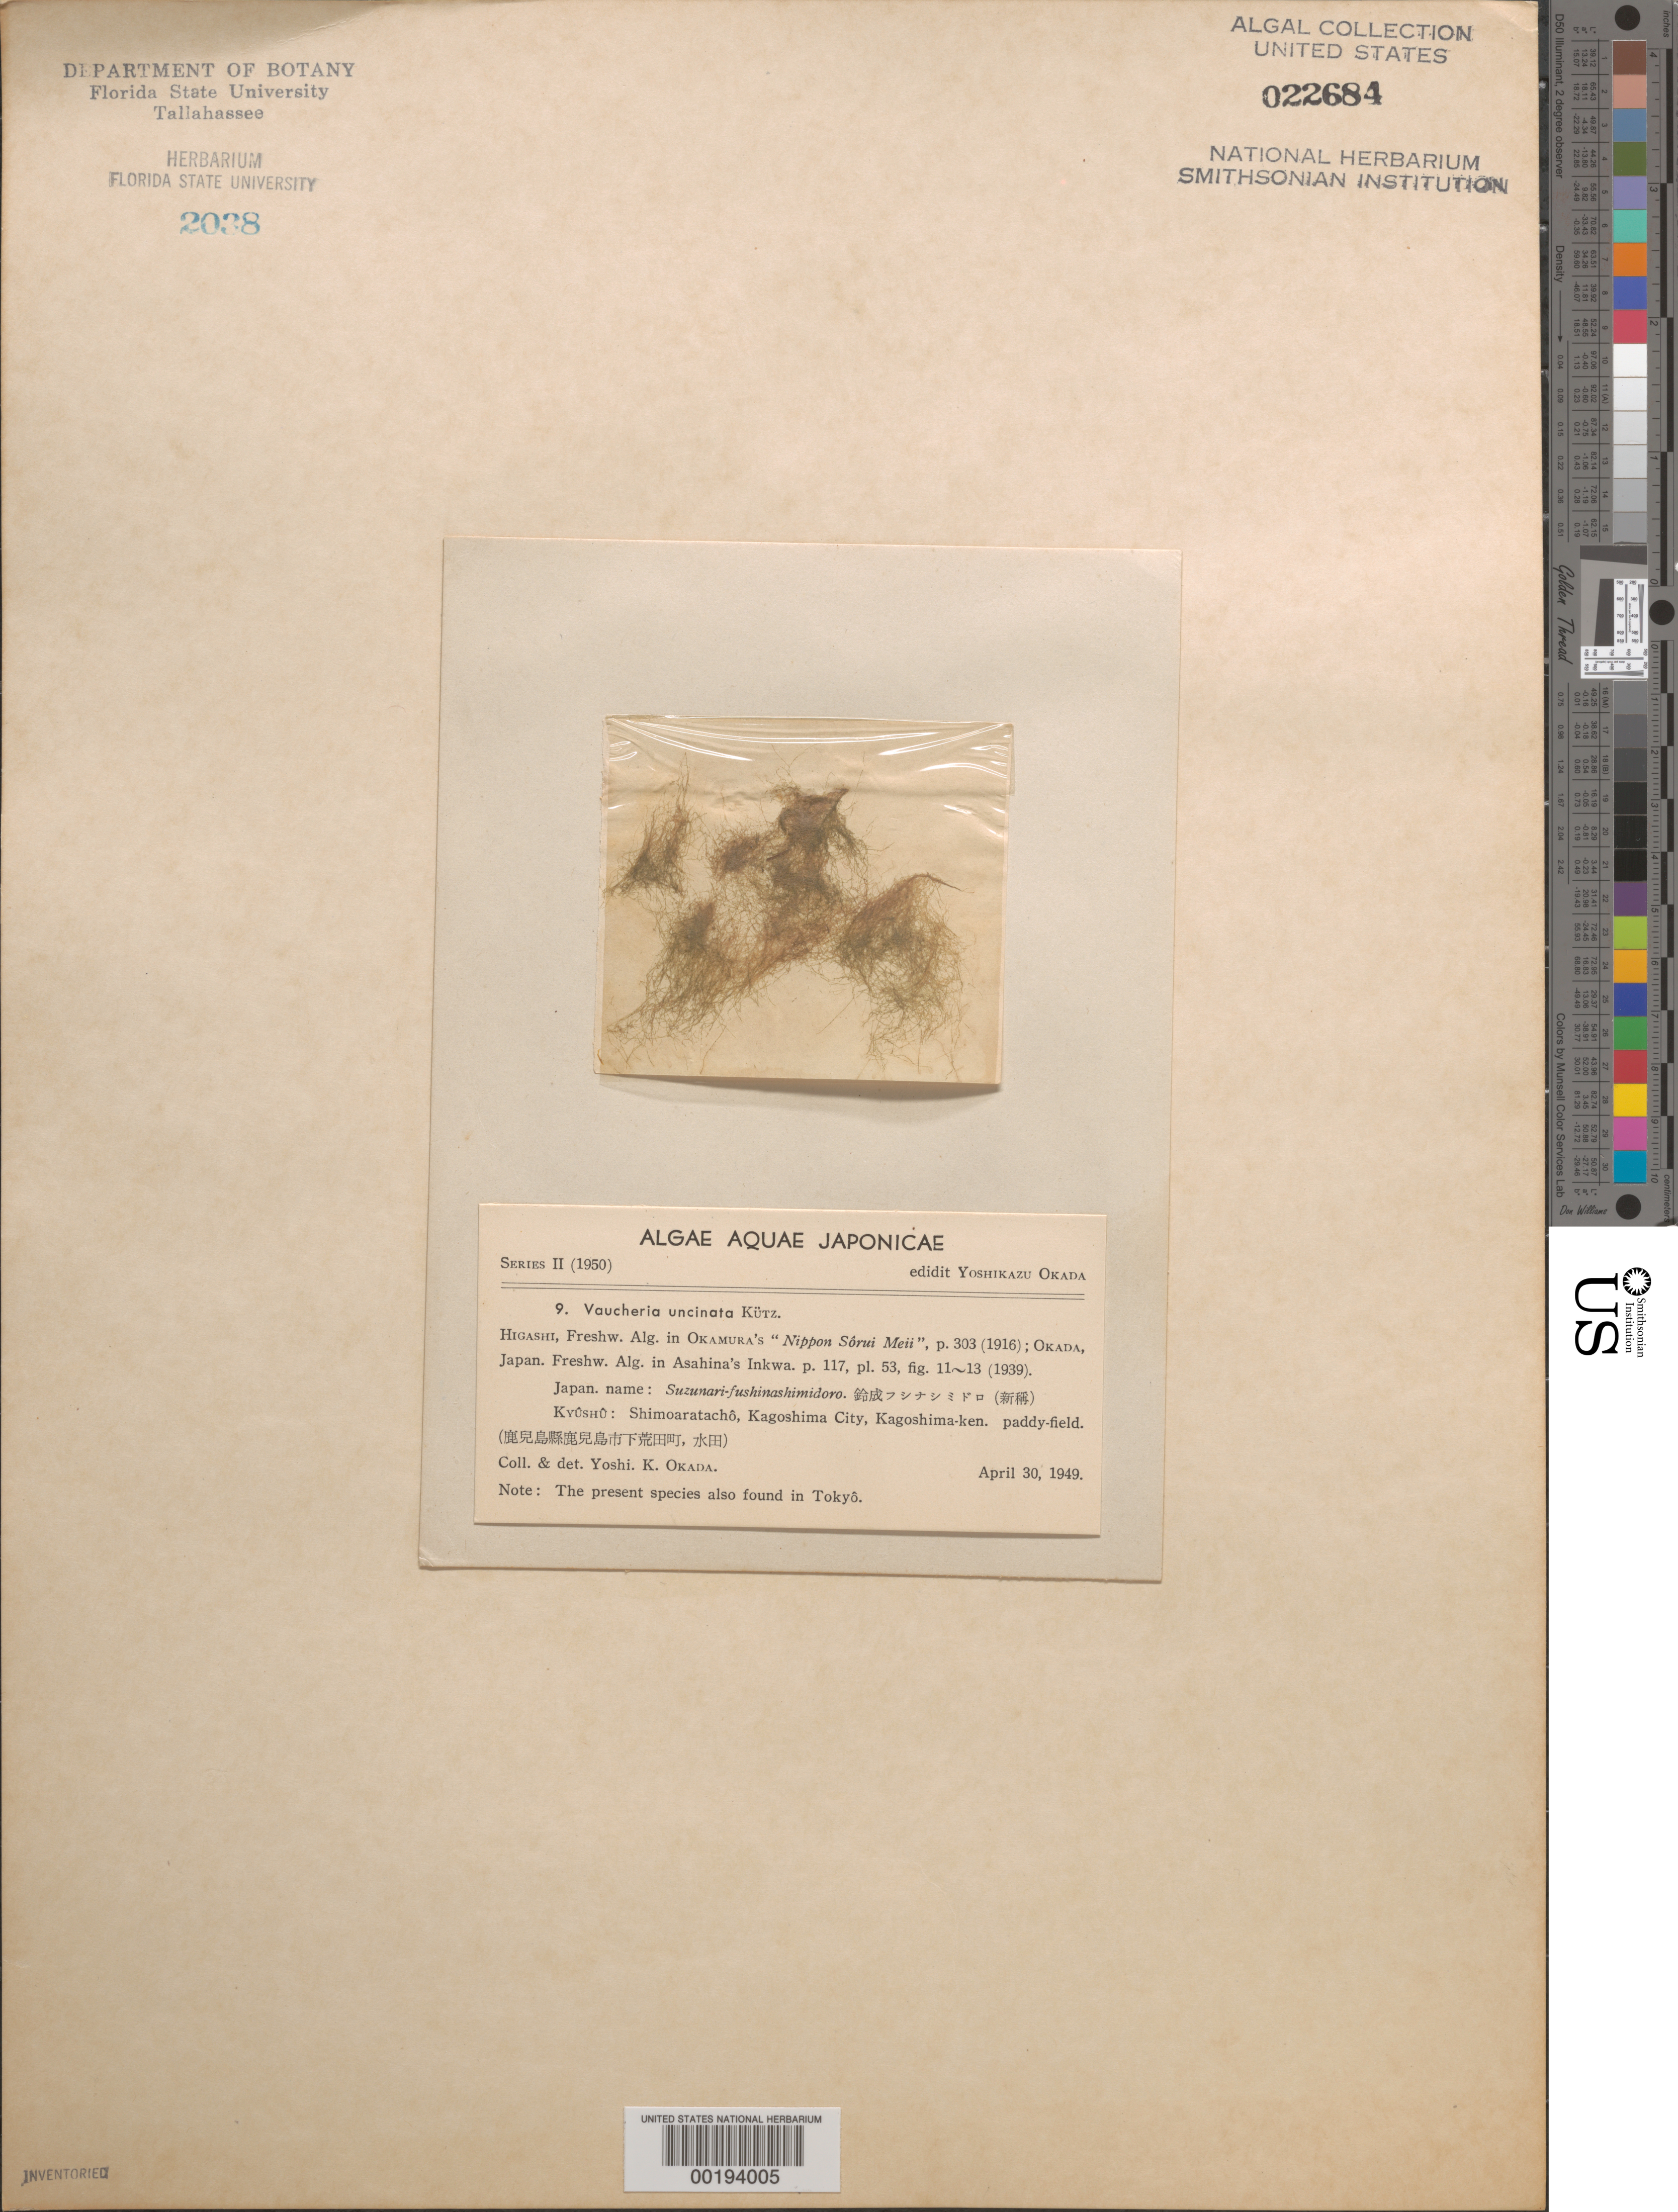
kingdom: Chromista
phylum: Ochrophyta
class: Xanthophyceae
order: Vaucheriales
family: Vaucheriaceae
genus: Vaucheria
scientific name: Vaucheria uncinata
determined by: Okada, Y. K.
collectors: Y. Okada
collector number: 9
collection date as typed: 30 Apr 1949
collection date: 1949-04-30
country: Japan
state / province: Kagosima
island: Kyushu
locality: Shimoaratacho, Kagoshima City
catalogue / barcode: US 22684